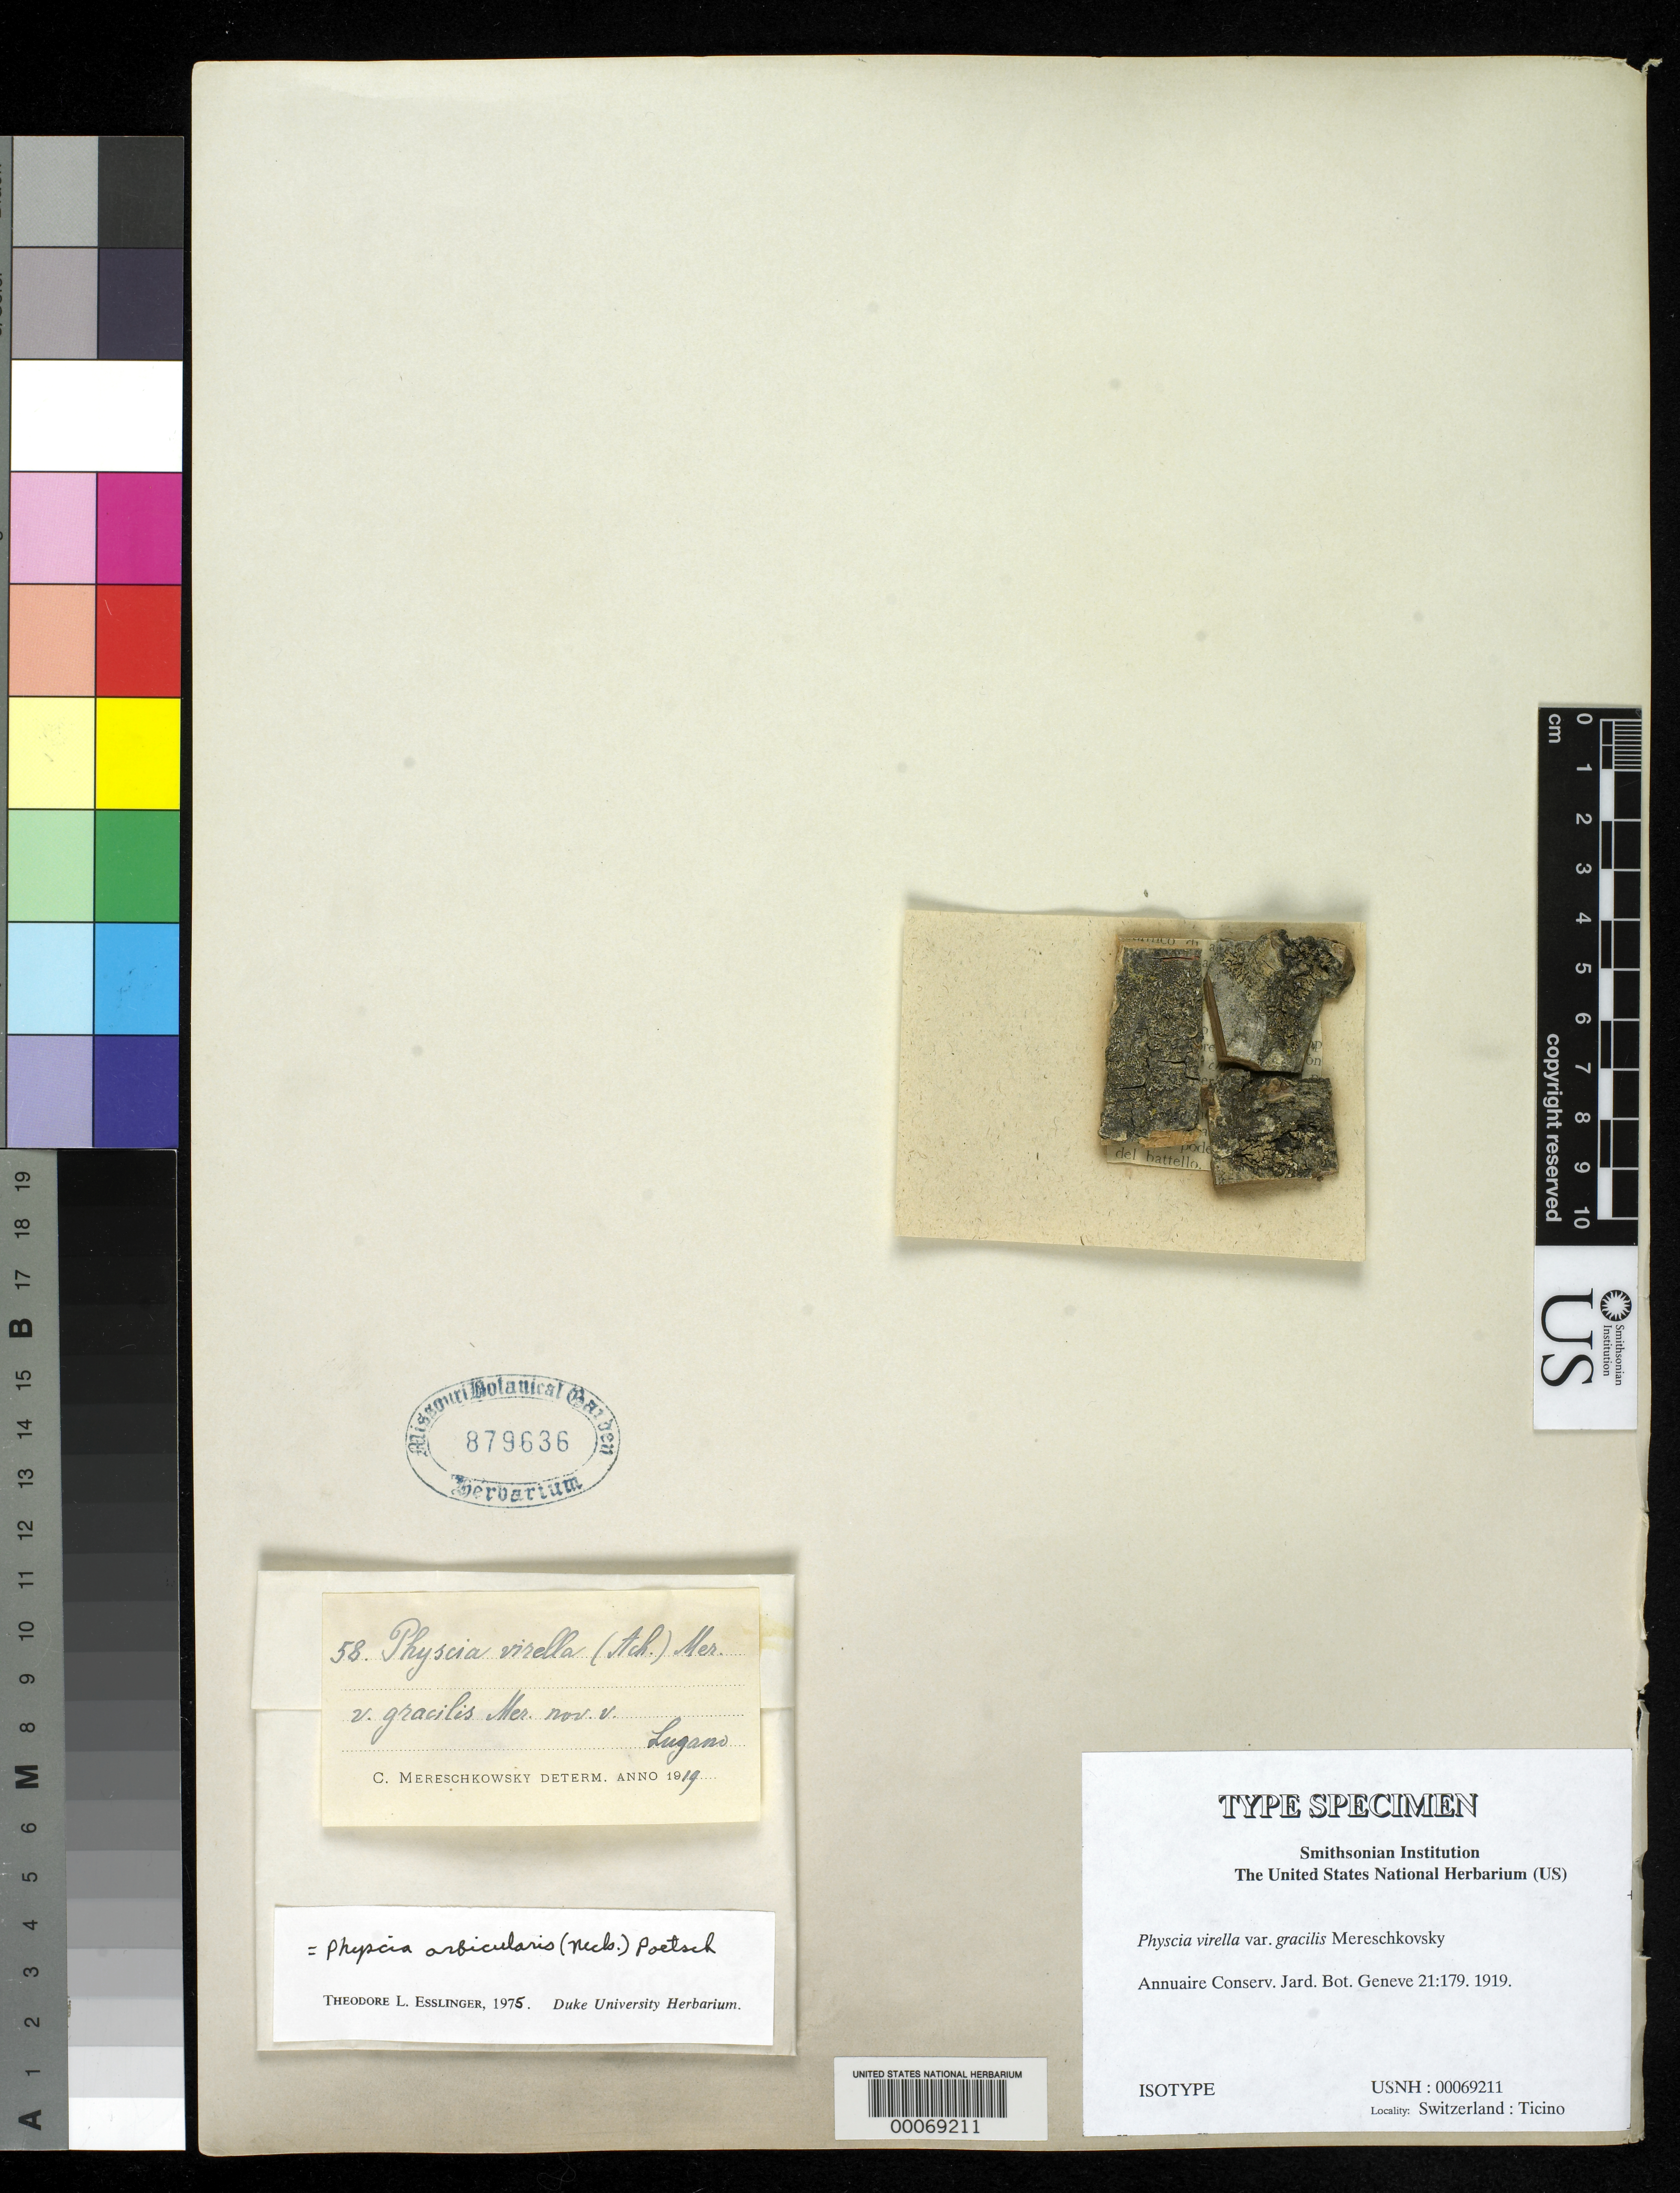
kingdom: Fungi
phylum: Ascomycota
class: Lecanoromycetes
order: Caliciales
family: Physciaceae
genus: Physcia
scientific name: Physcia virella var. gracilis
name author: Mereschk.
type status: Isotype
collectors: K. S. Mereschkovsky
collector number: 58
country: Switzerland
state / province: Ticino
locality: Lugano.